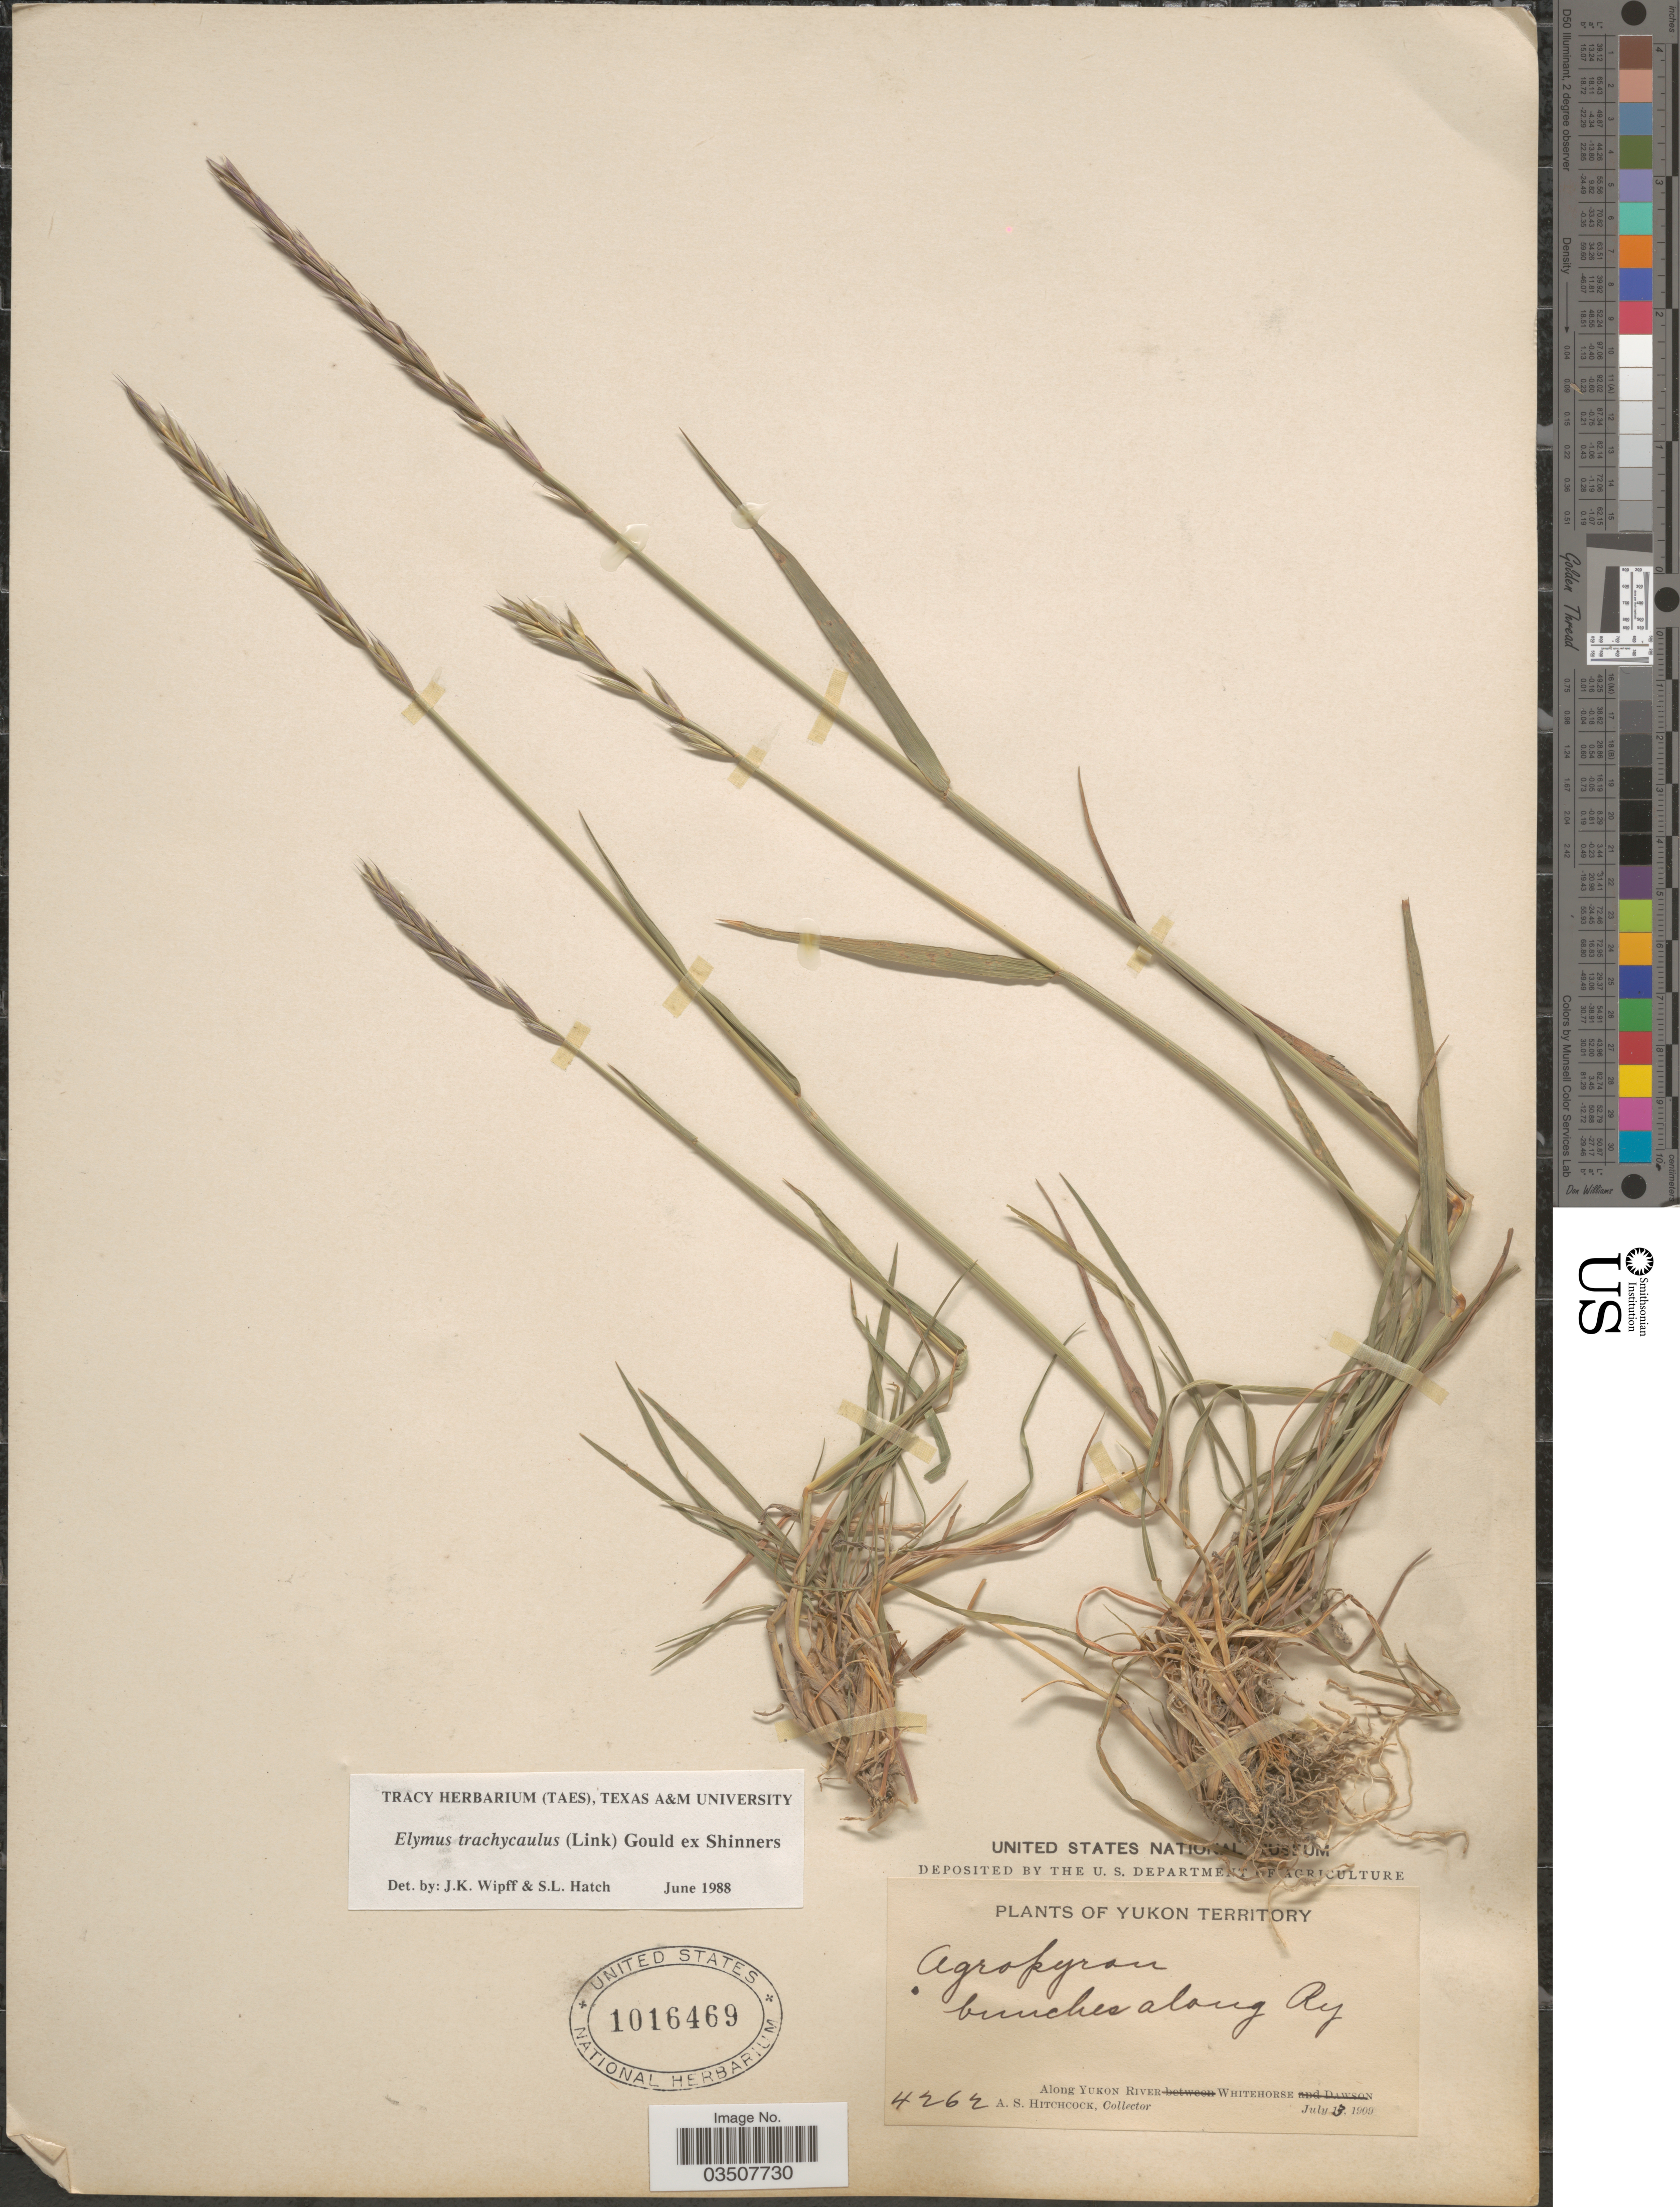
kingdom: Plantae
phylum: Tracheophyta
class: Liliopsida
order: Poales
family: Poaceae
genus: Elymus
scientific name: Elymus trachycaulus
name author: (Link) Gould ex Shinners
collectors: A. S. Hitchcock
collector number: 4262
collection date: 1909-07-03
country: Canada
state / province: Yukon Territory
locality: Bunches along Ry. Along Yukon River. Whitehorse.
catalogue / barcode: US 1016469